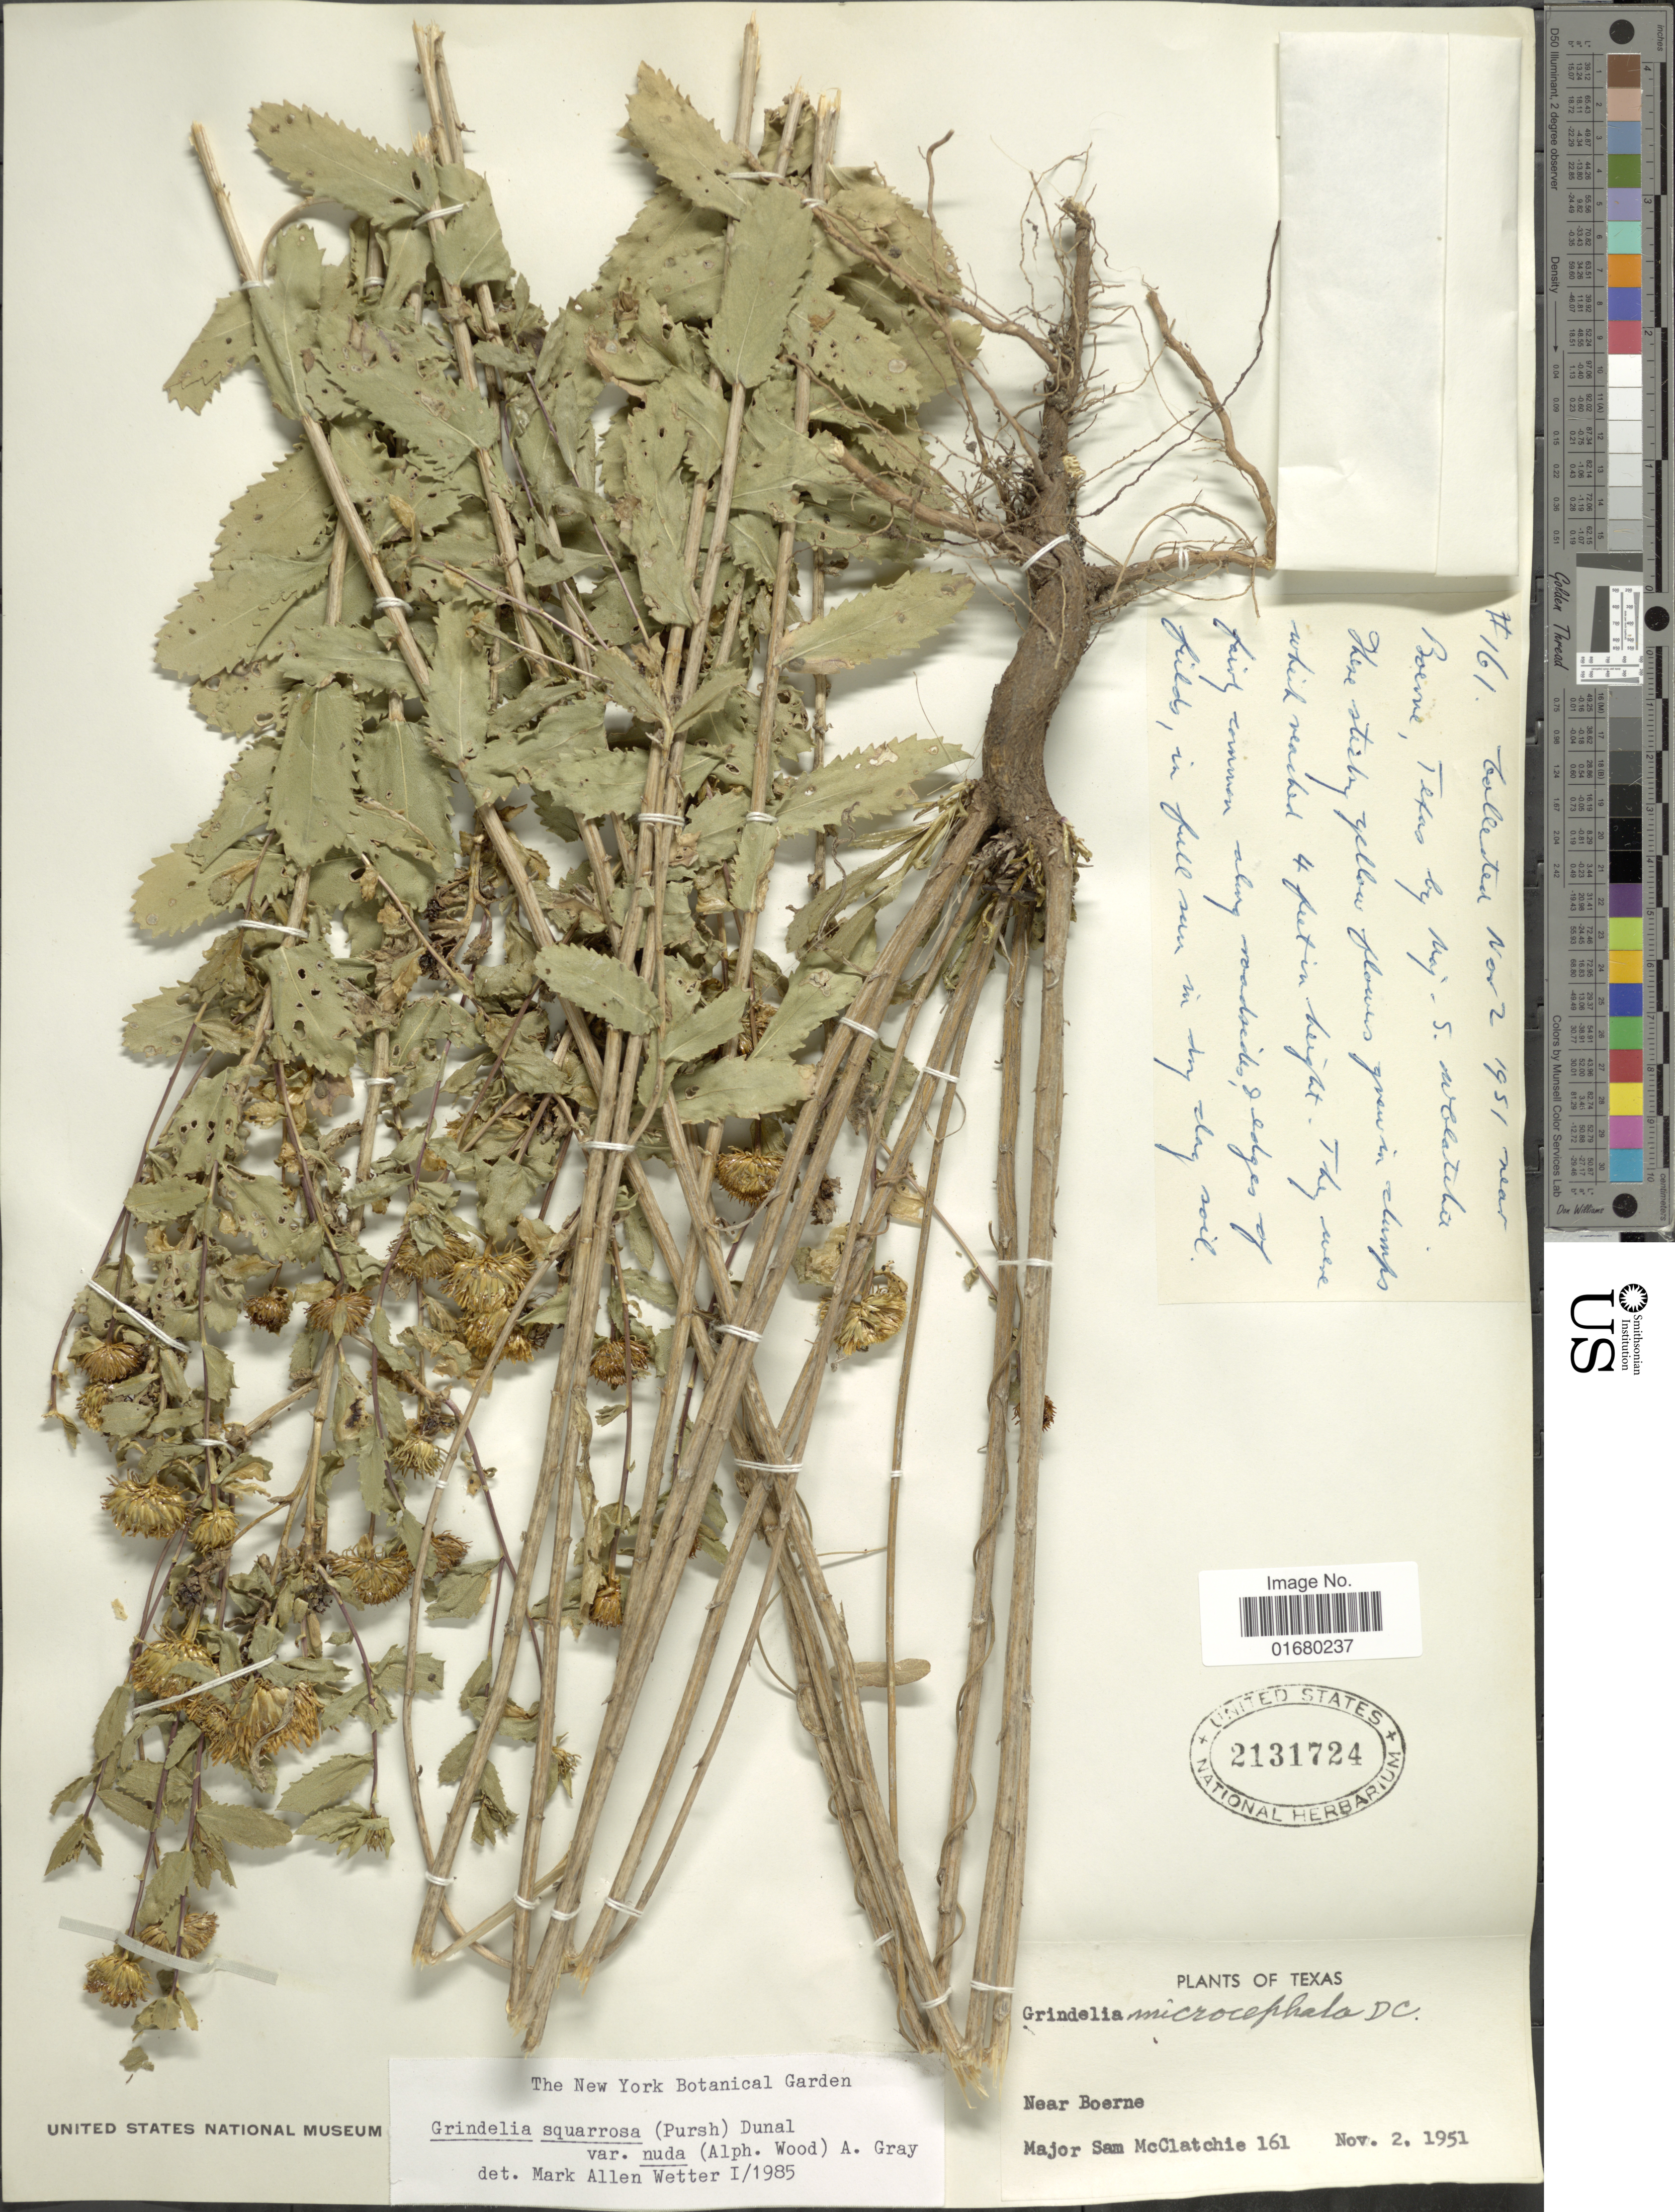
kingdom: Plantae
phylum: Tracheophyta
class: Magnoliopsida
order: Asterales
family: Asteraceae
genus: Grindelia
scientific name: Grindelia squarrosa var. nuda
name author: (Alph. Wood) A. Gray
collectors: S. McClatchie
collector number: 161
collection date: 1951-11-02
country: United States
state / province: Texas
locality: Near Boerne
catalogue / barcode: US 2131724